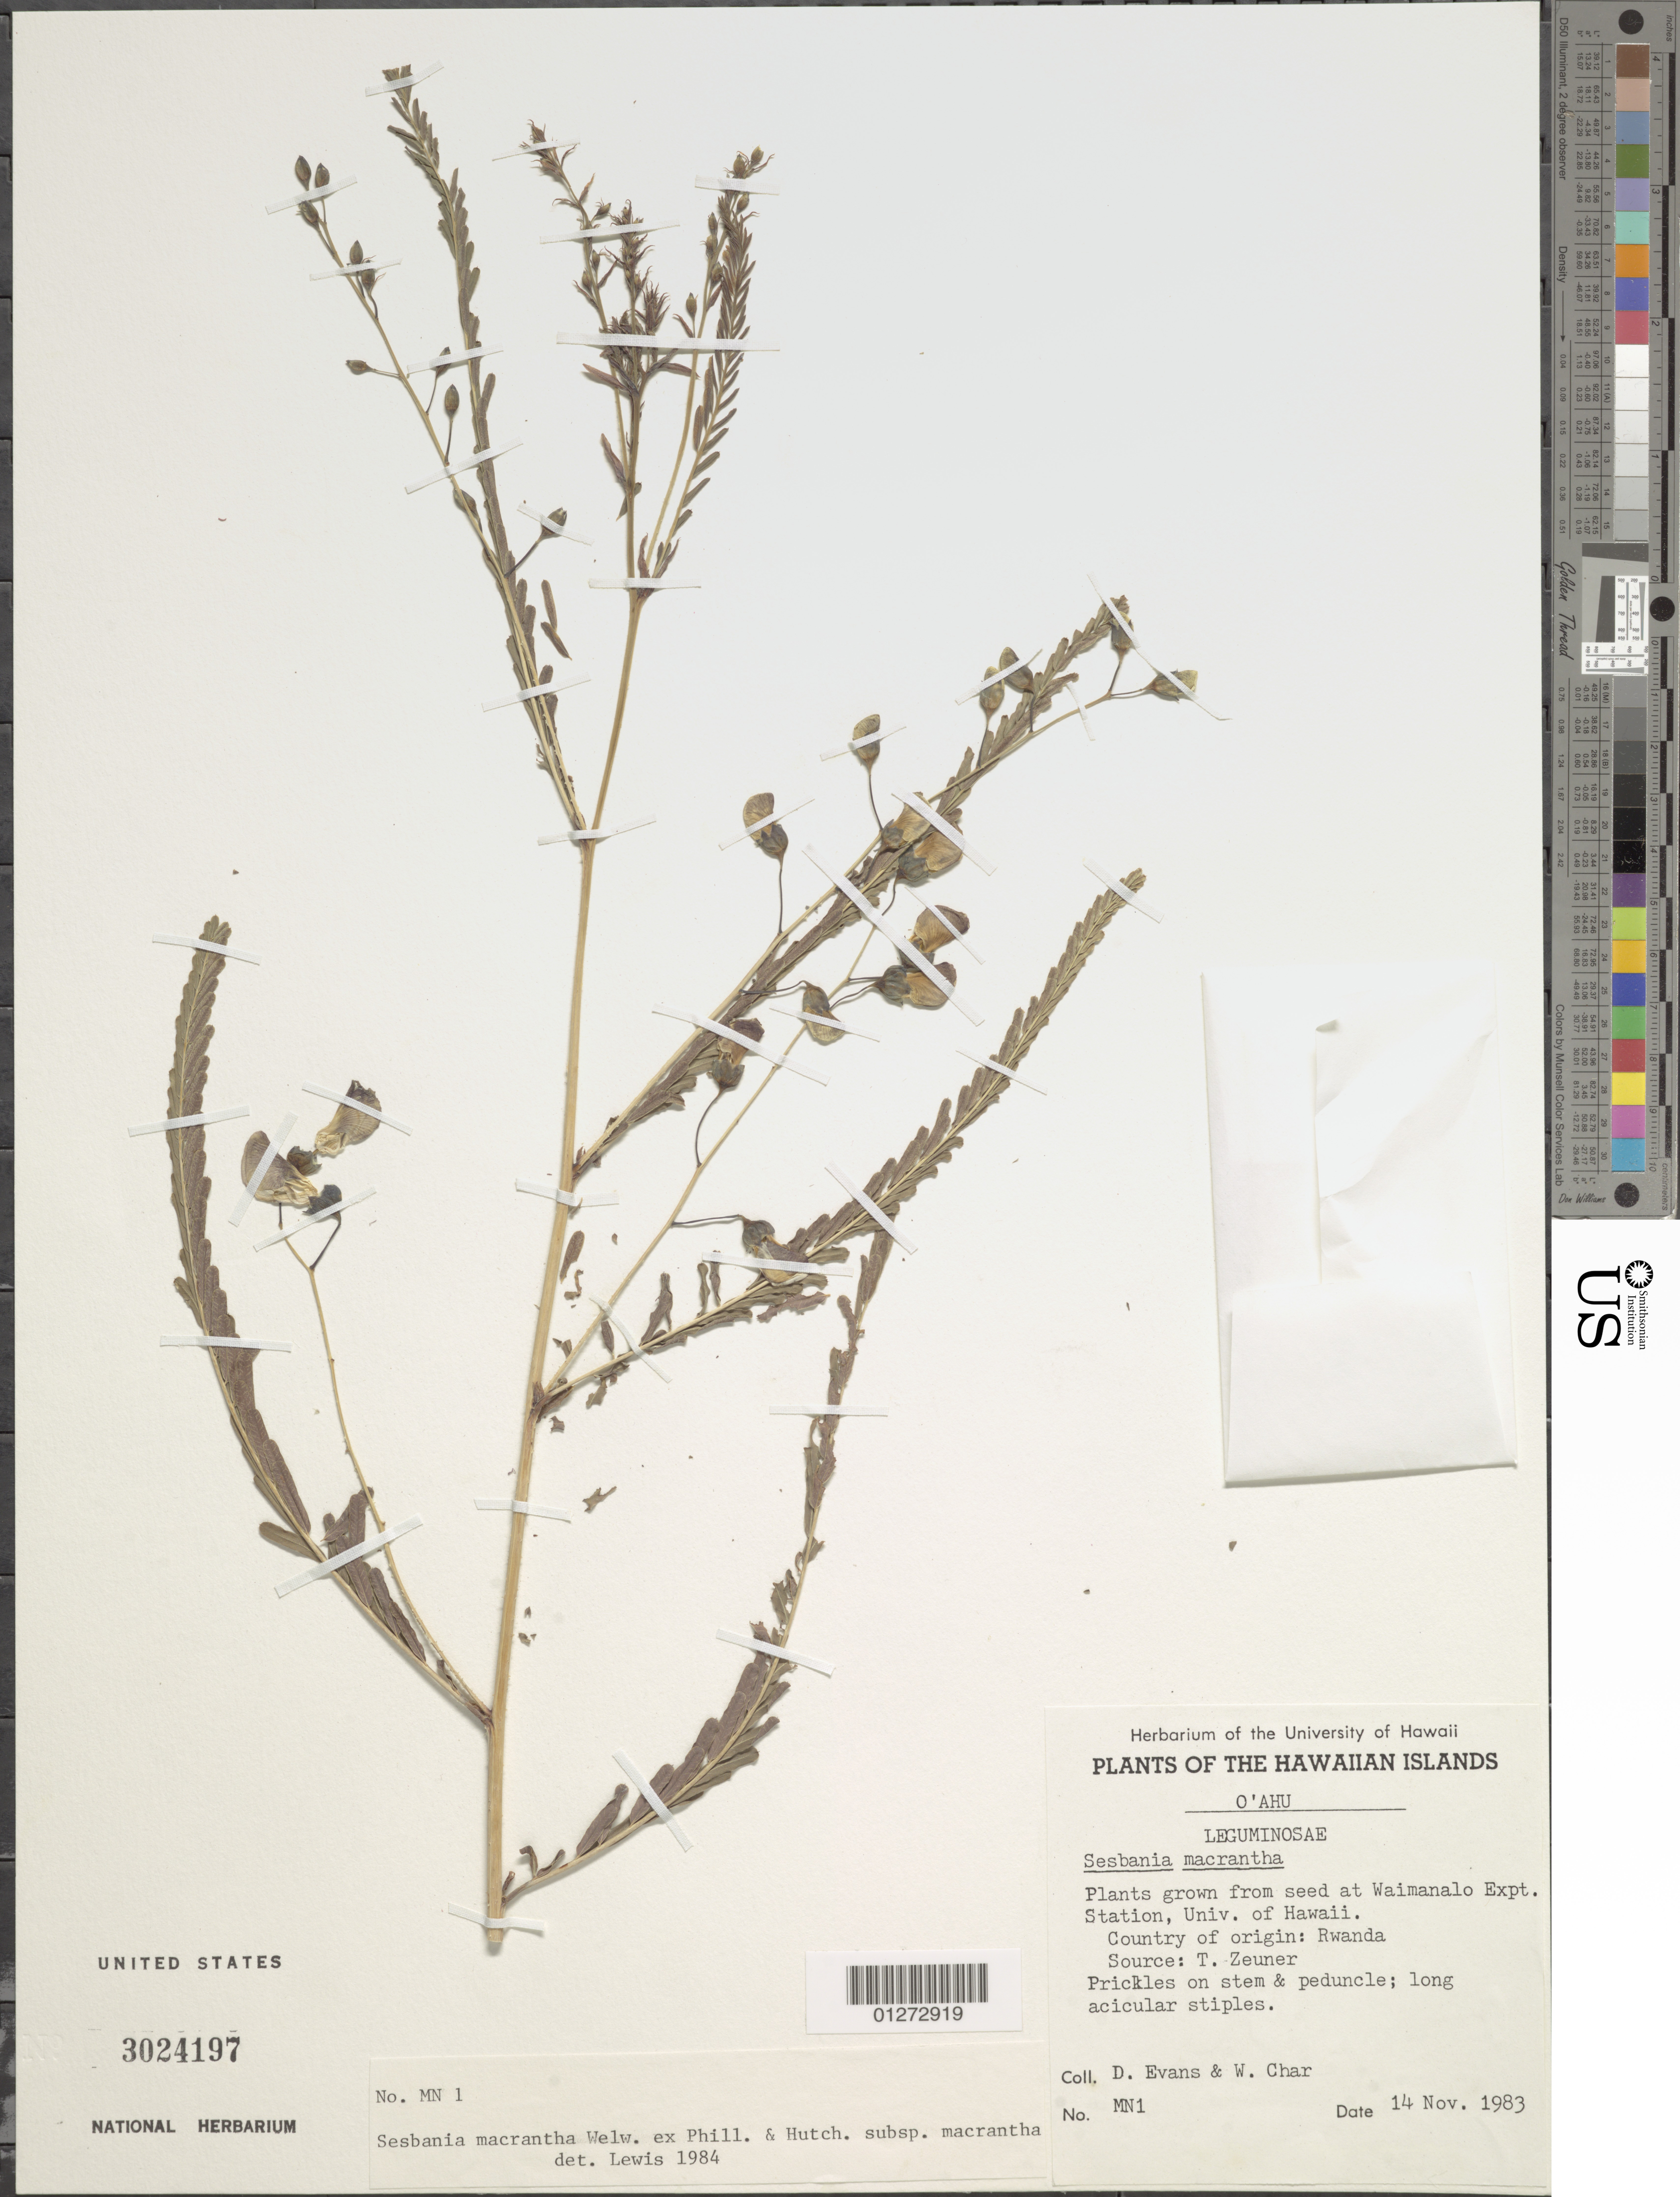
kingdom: Plantae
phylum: Tracheophyta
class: Magnoliopsida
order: Fabales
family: Fabaceae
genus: Sesbania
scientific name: Sesbania macrantha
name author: Welw. ex E. Phillips & Hutch.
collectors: D. Evans & W. Char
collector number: MN1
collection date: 1983-11-14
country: United States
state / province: Hawaii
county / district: Honolulu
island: Oahu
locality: Waimanalo Expt. Station, Univ. of Hawaii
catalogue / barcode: US 3024197